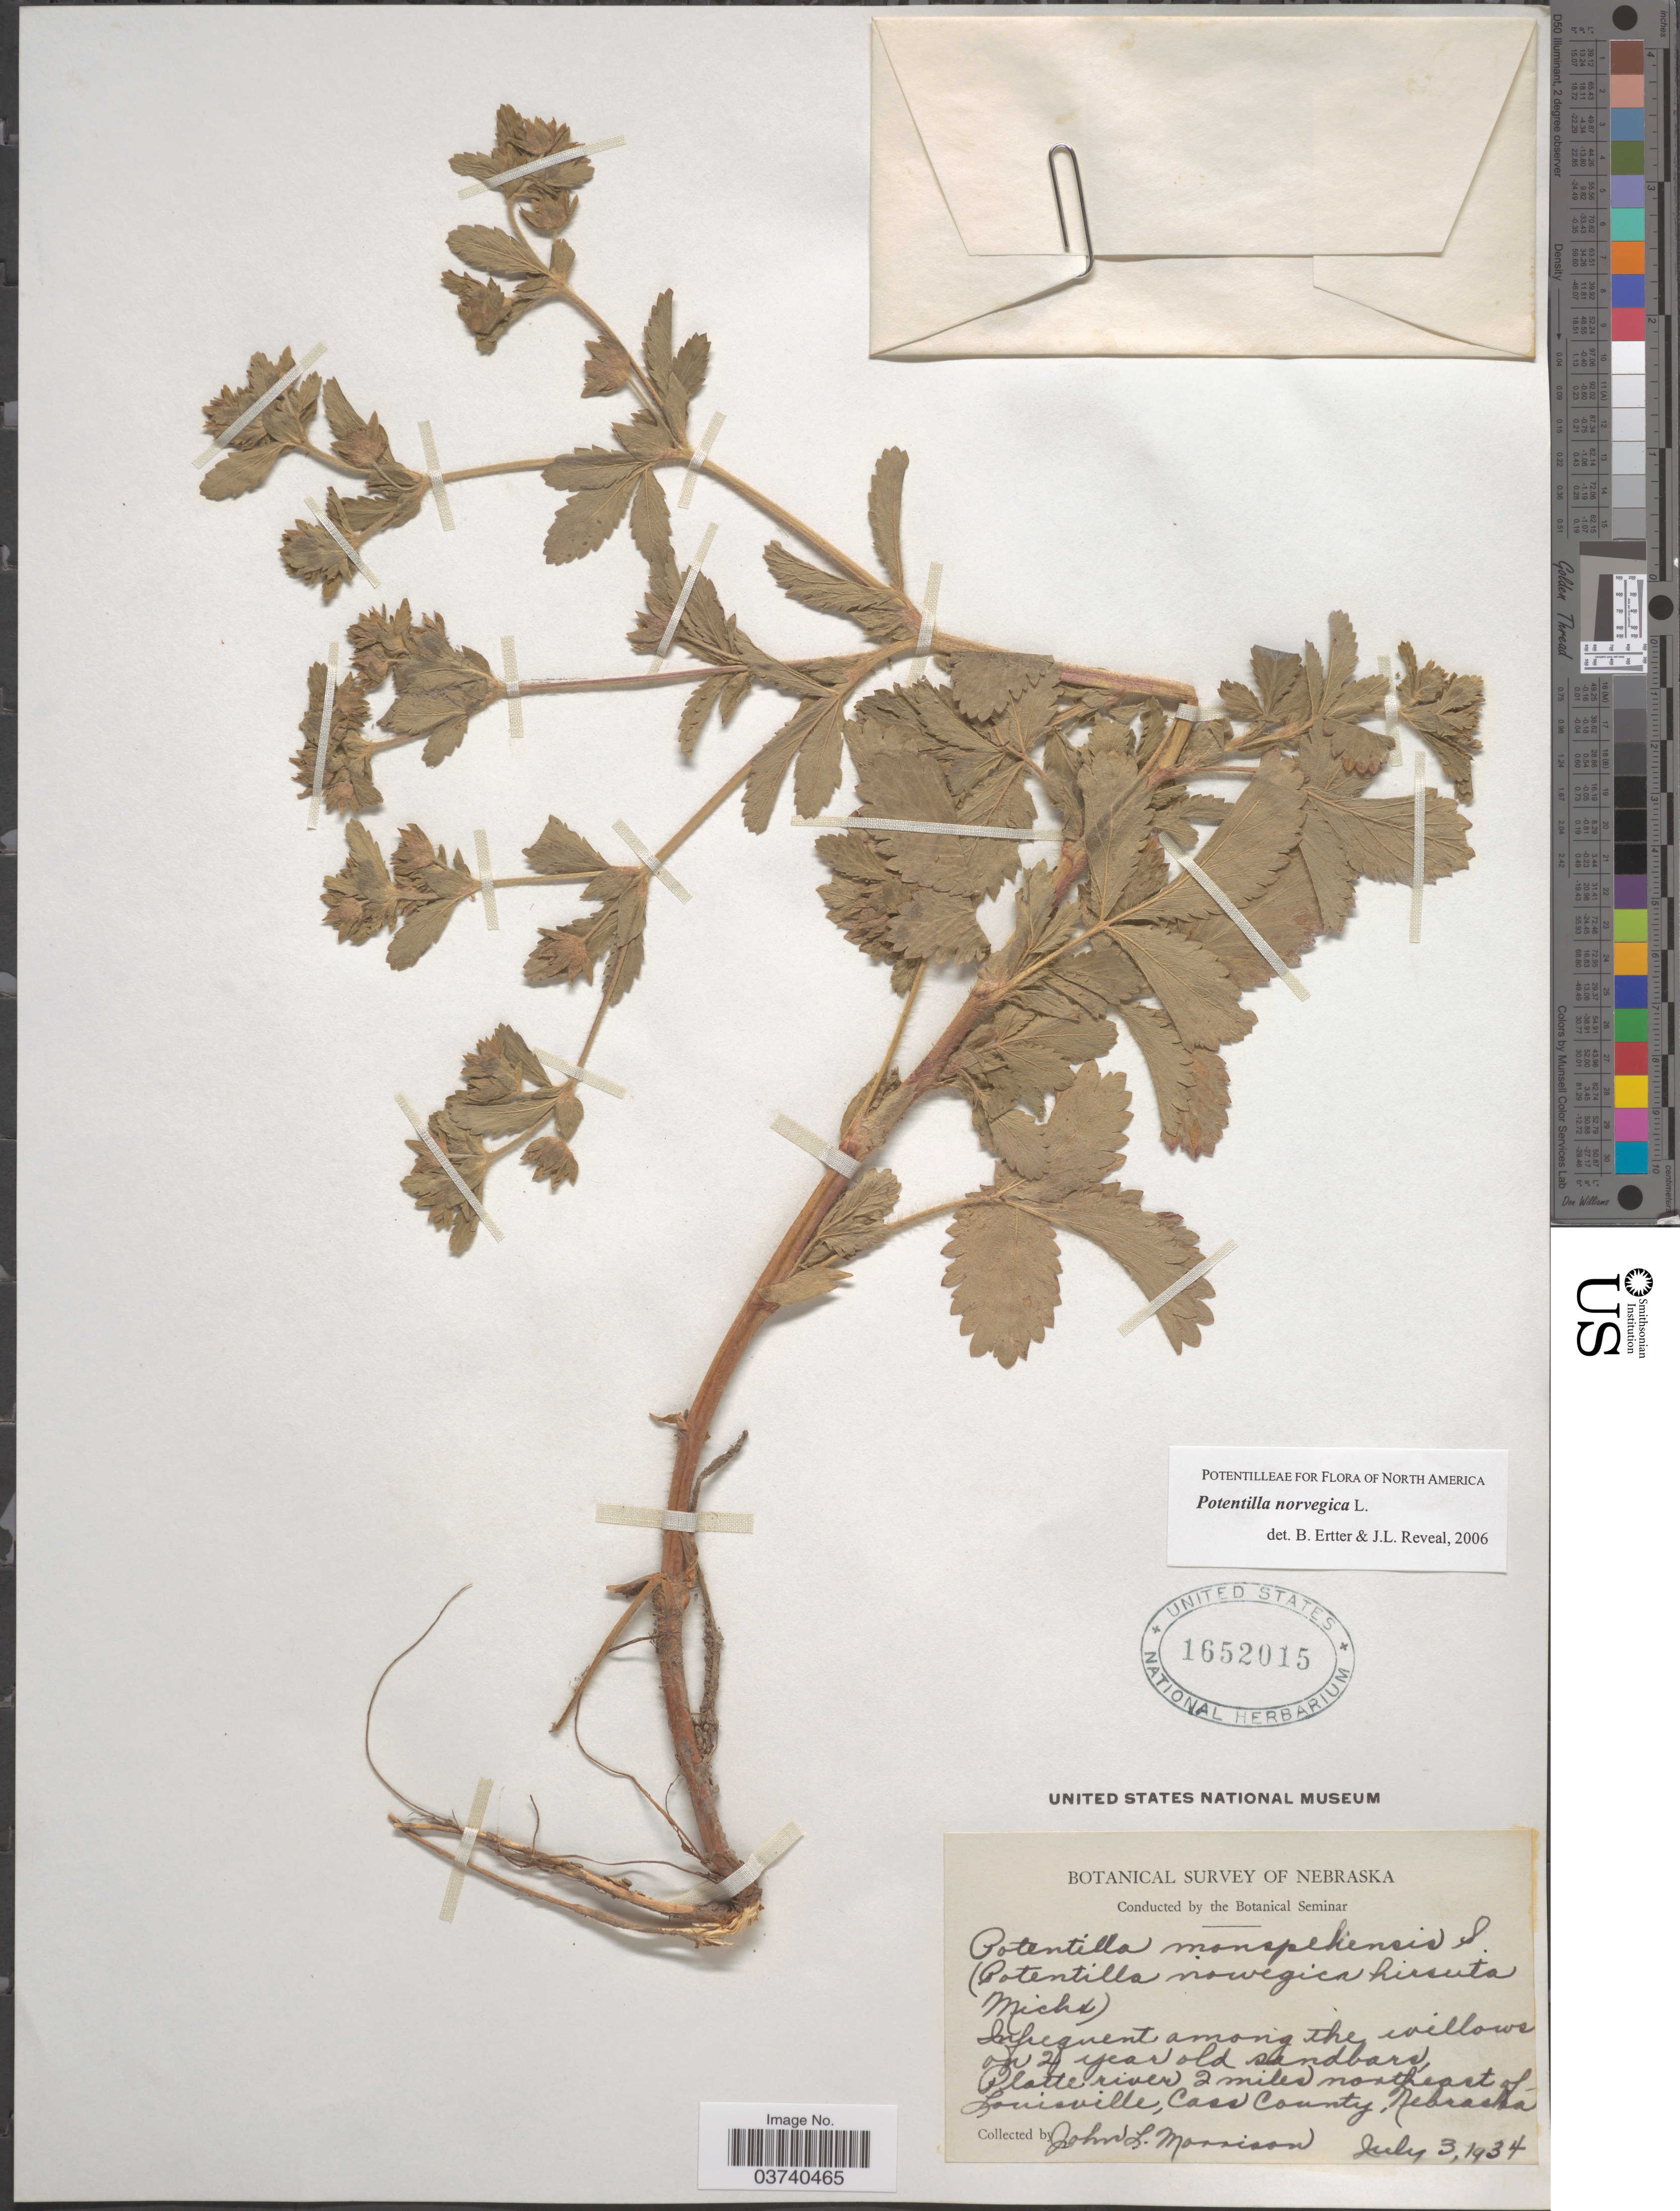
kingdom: Plantae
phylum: Tracheophyta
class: Magnoliopsida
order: Rosales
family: Rosaceae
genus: Potentilla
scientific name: Potentilla norvegica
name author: L.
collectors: J. Morrison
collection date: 1934-07-03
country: United States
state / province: Nebraska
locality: Among the willows on 2 year old sandbars Platte river 2 miles northeast of Louisville, Cass County.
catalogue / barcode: US 1652015